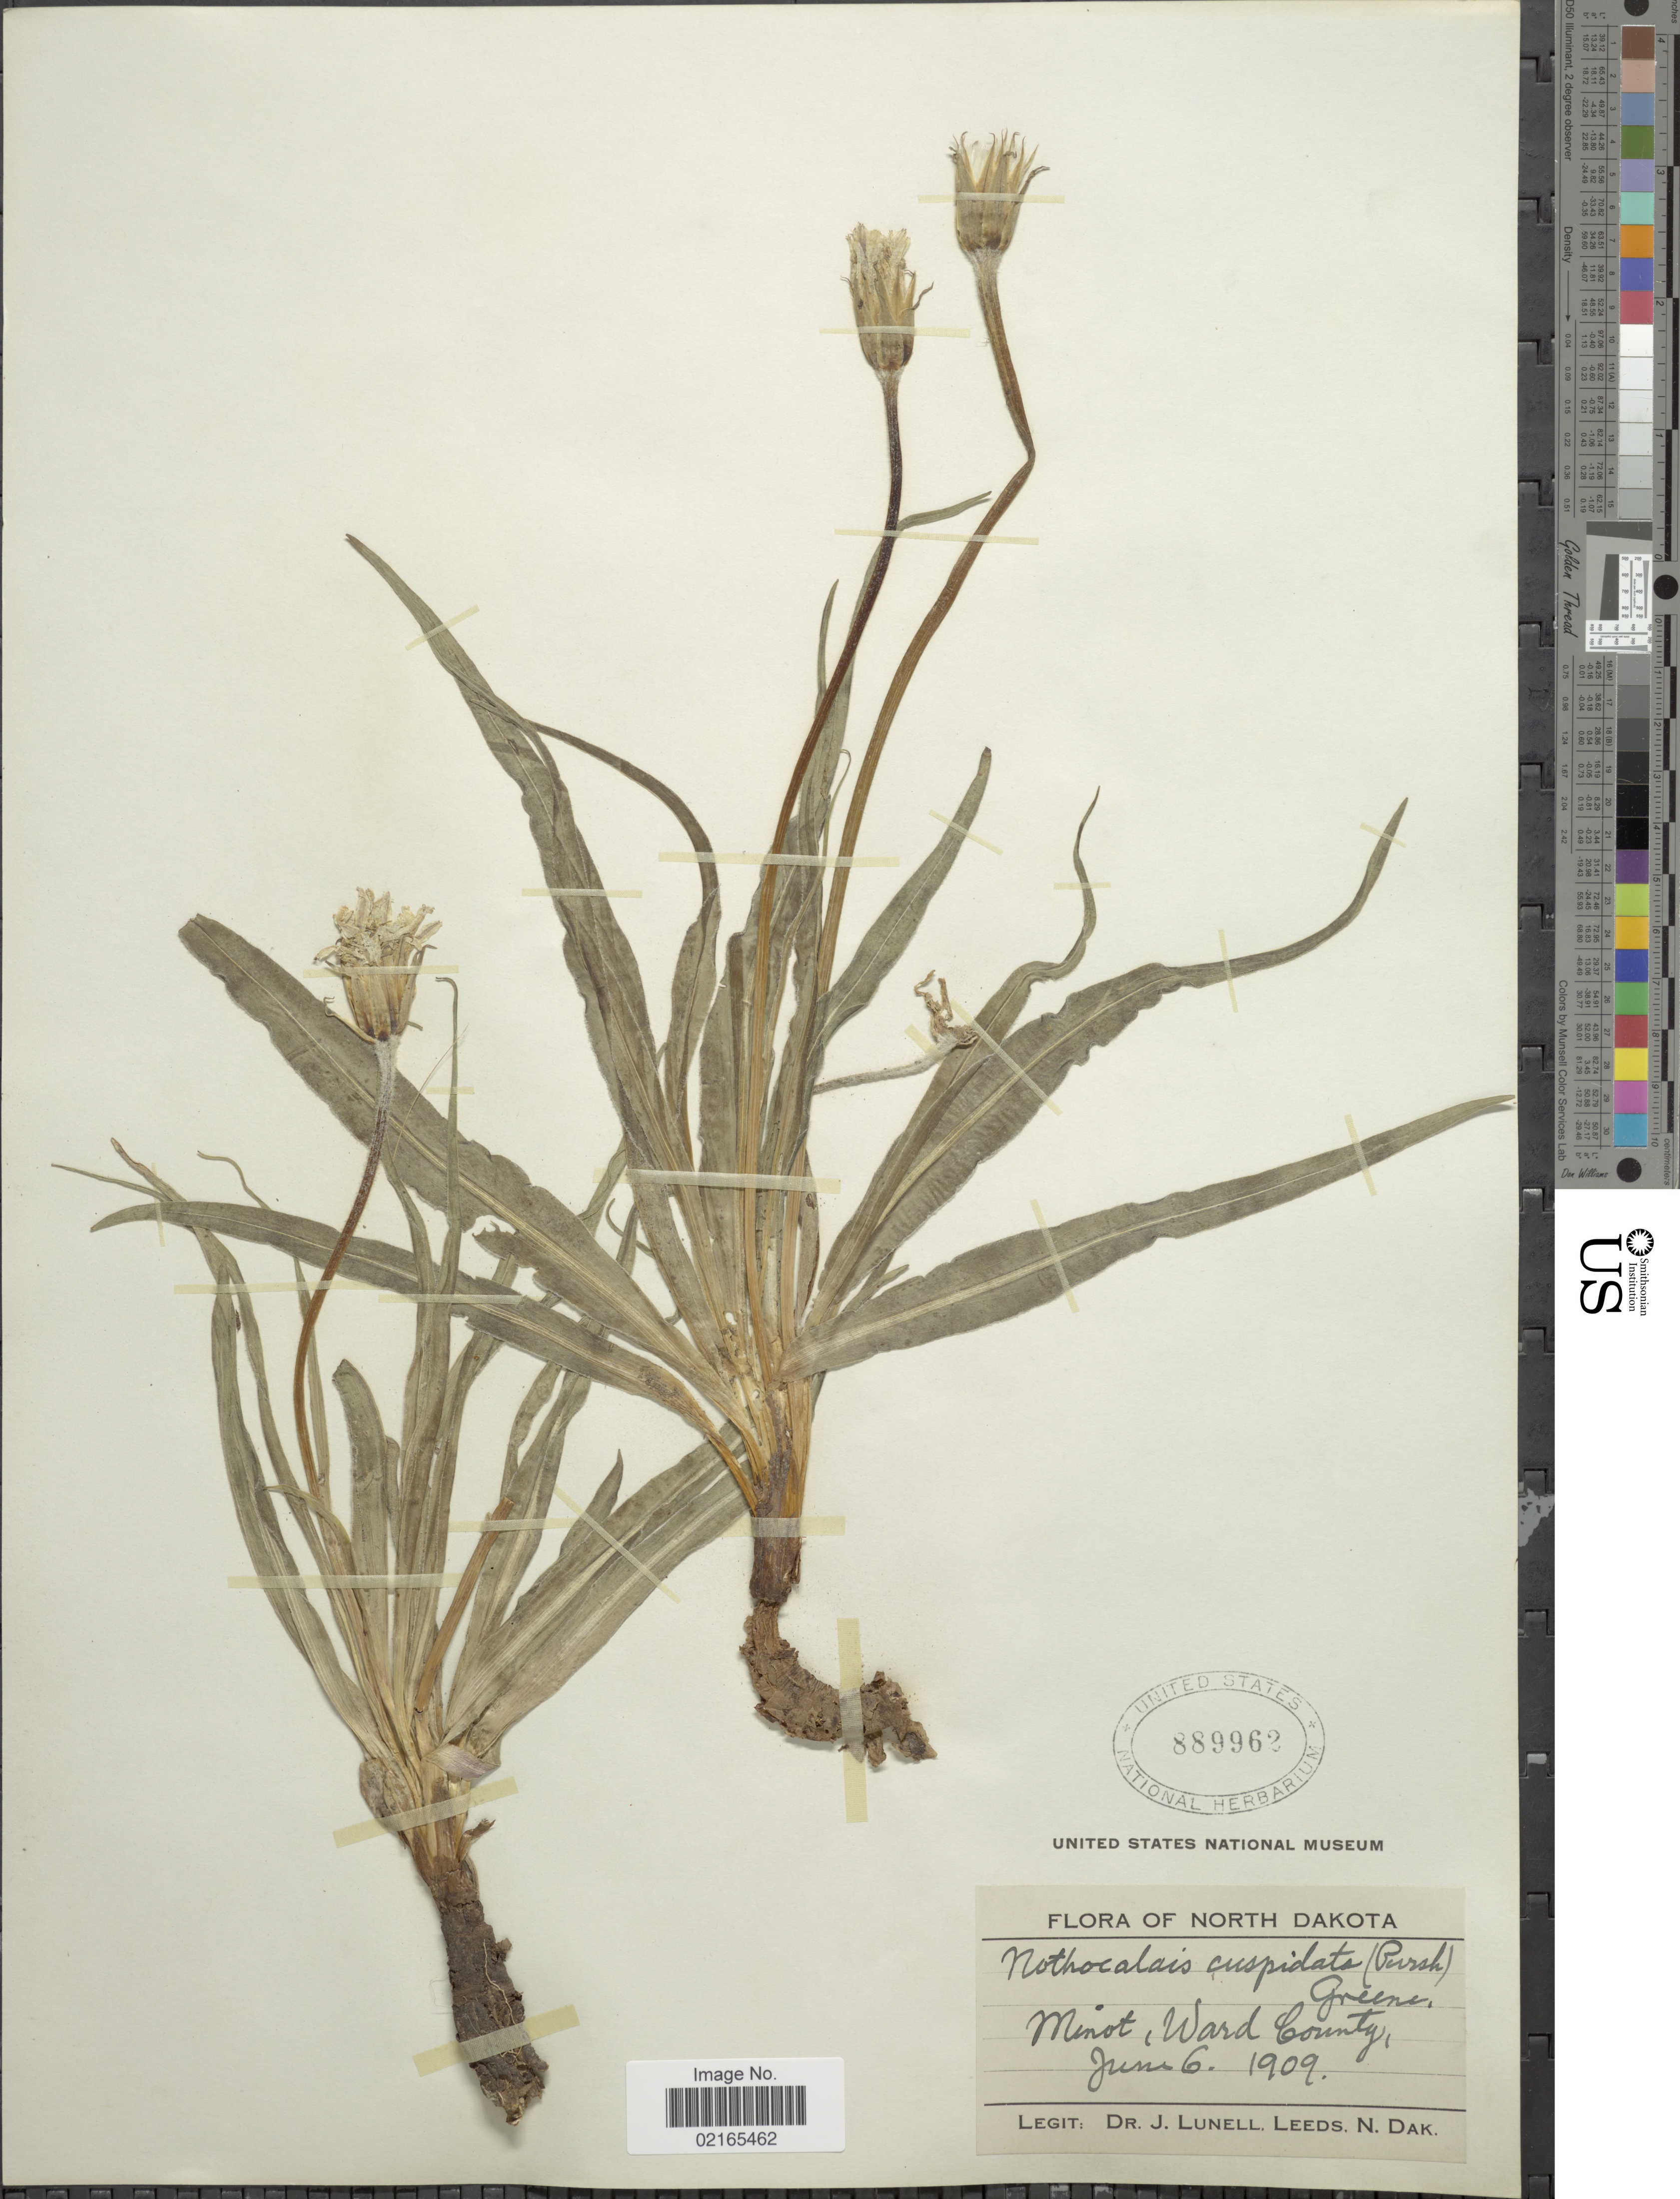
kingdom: Plantae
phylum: Tracheophyta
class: Magnoliopsida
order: Asterales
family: Asteraceae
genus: Nothocalais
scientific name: Nothocalais cuspidata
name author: (Pursh) Greene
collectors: J. Lunell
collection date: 1909-06-06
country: United States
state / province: North Dakota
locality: Minot, Ward County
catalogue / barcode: US 889962